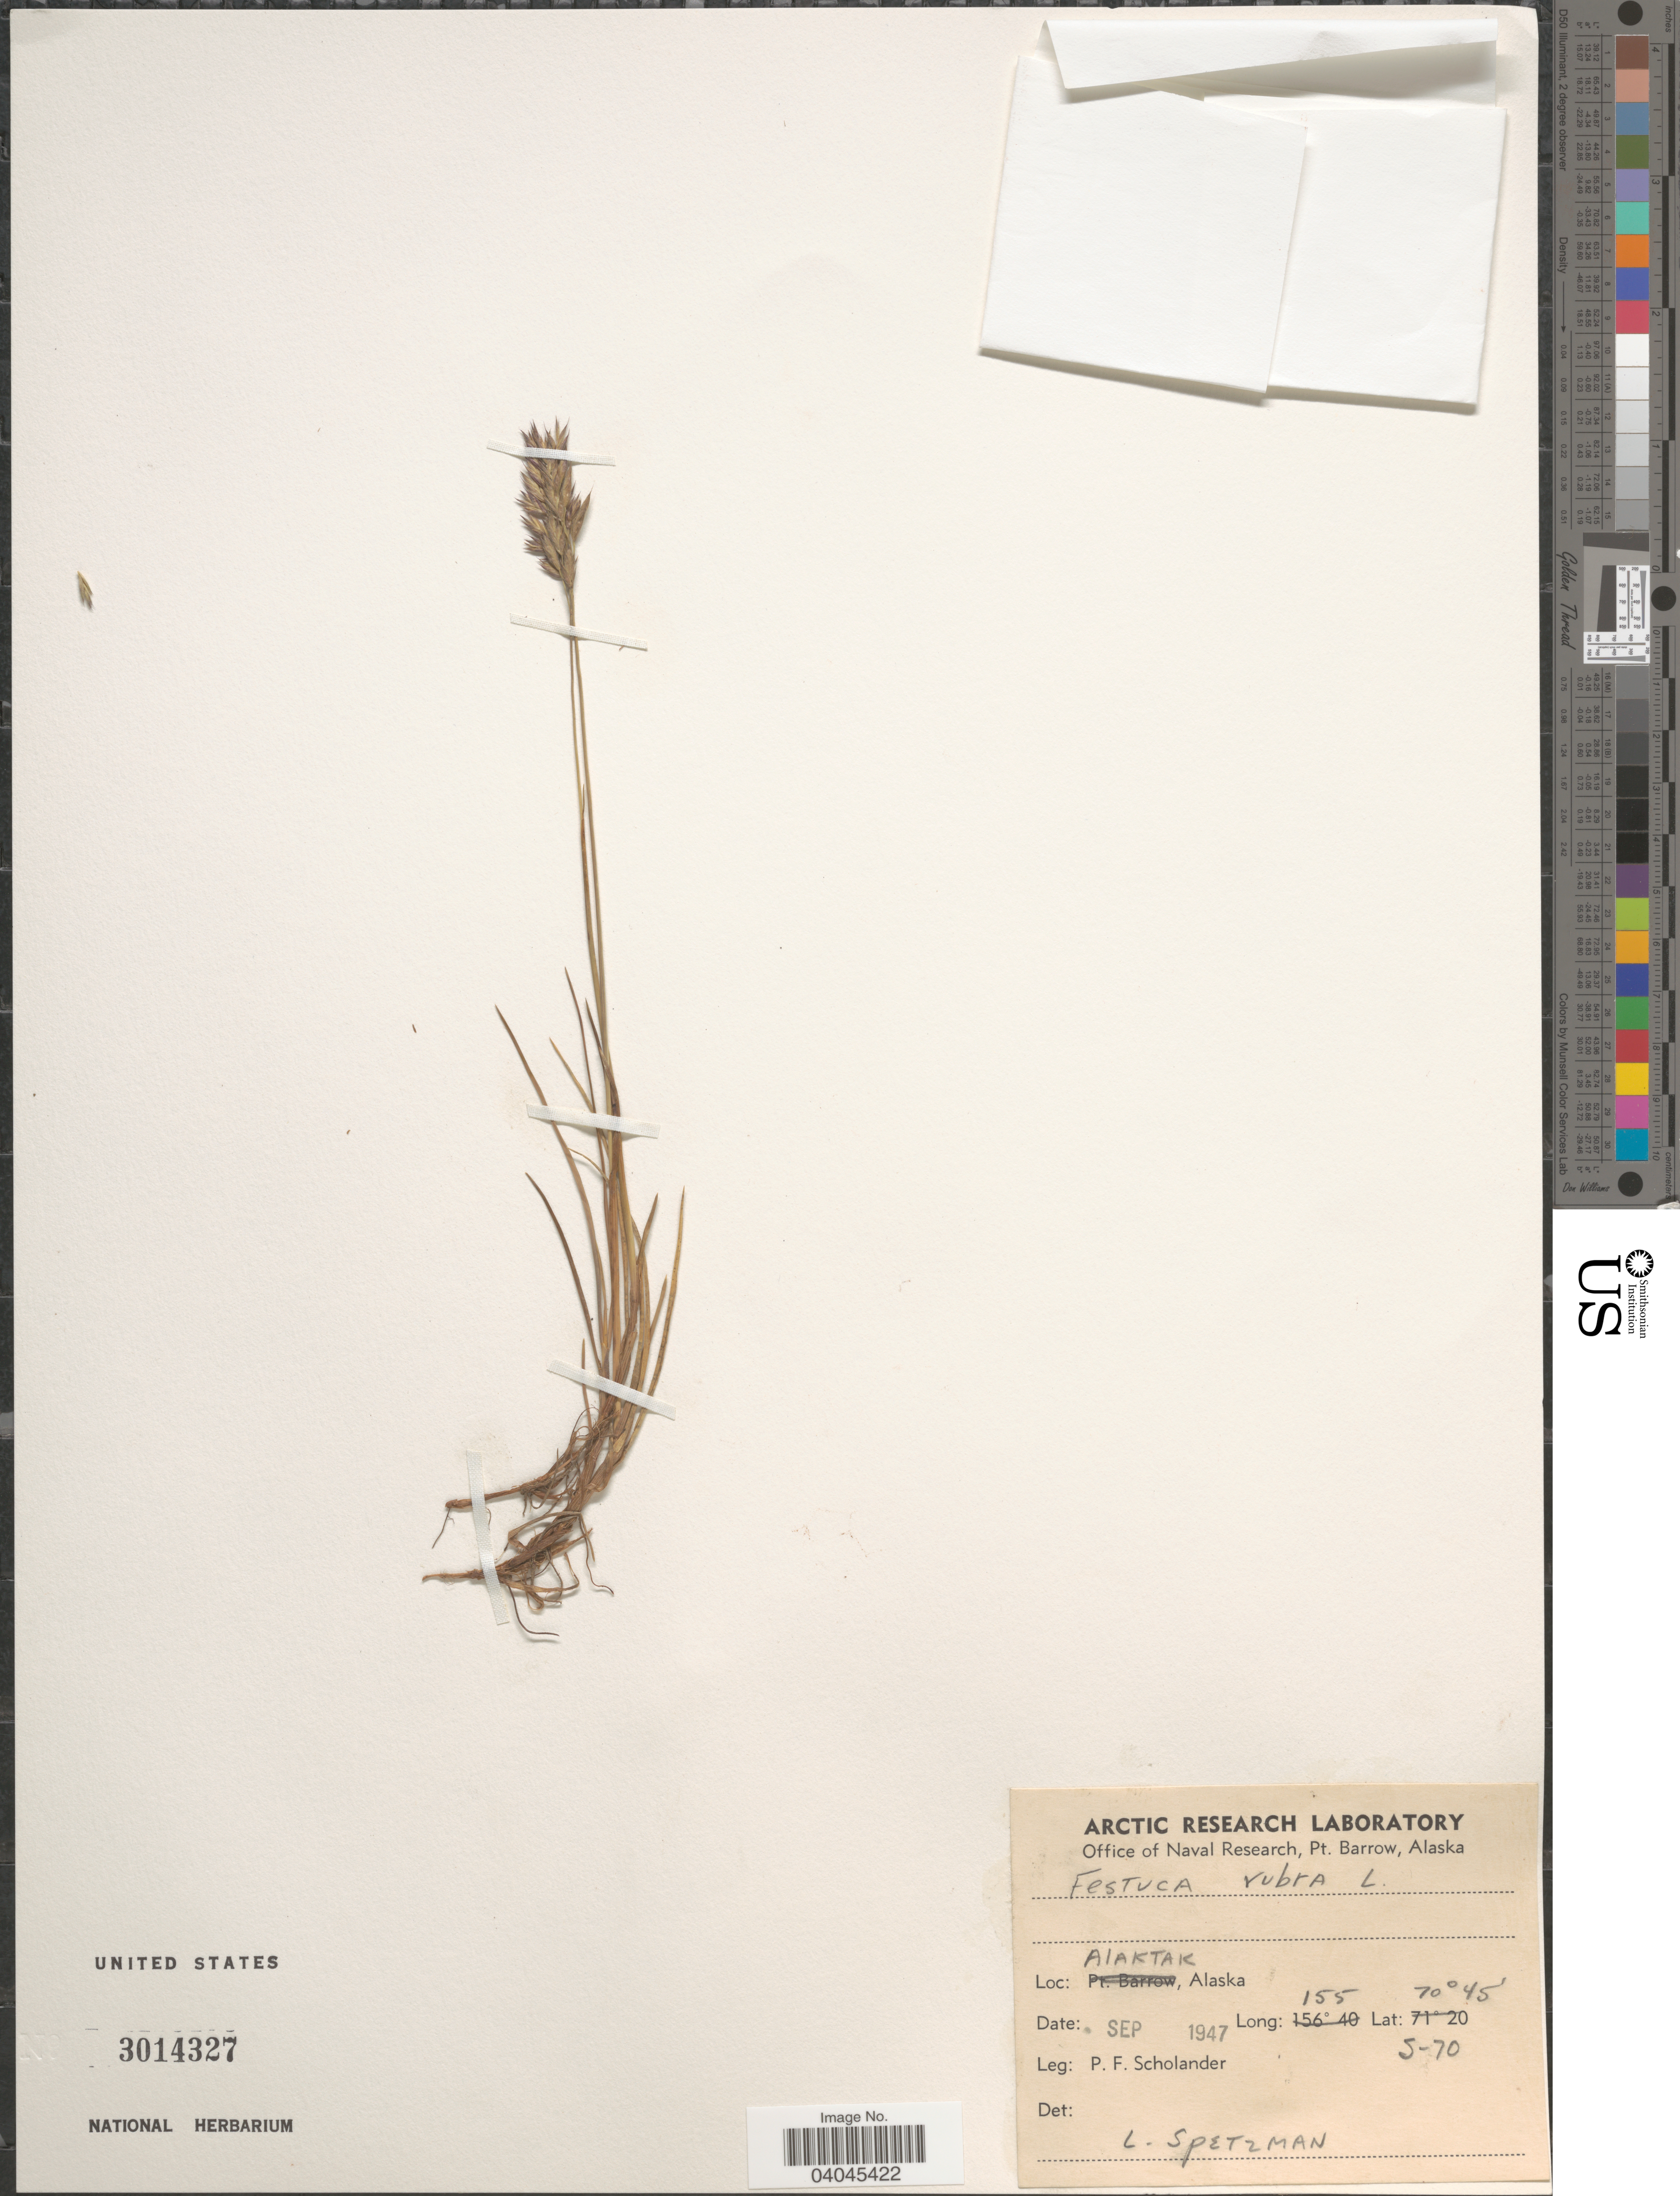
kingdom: Plantae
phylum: Tracheophyta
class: Liliopsida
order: Poales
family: Poaceae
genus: Festuca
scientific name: Festuca rubra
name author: L.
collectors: P. Scholander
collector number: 5-70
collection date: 1947-09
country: United States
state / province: Alaska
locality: Alaktak.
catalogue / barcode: US 3014327